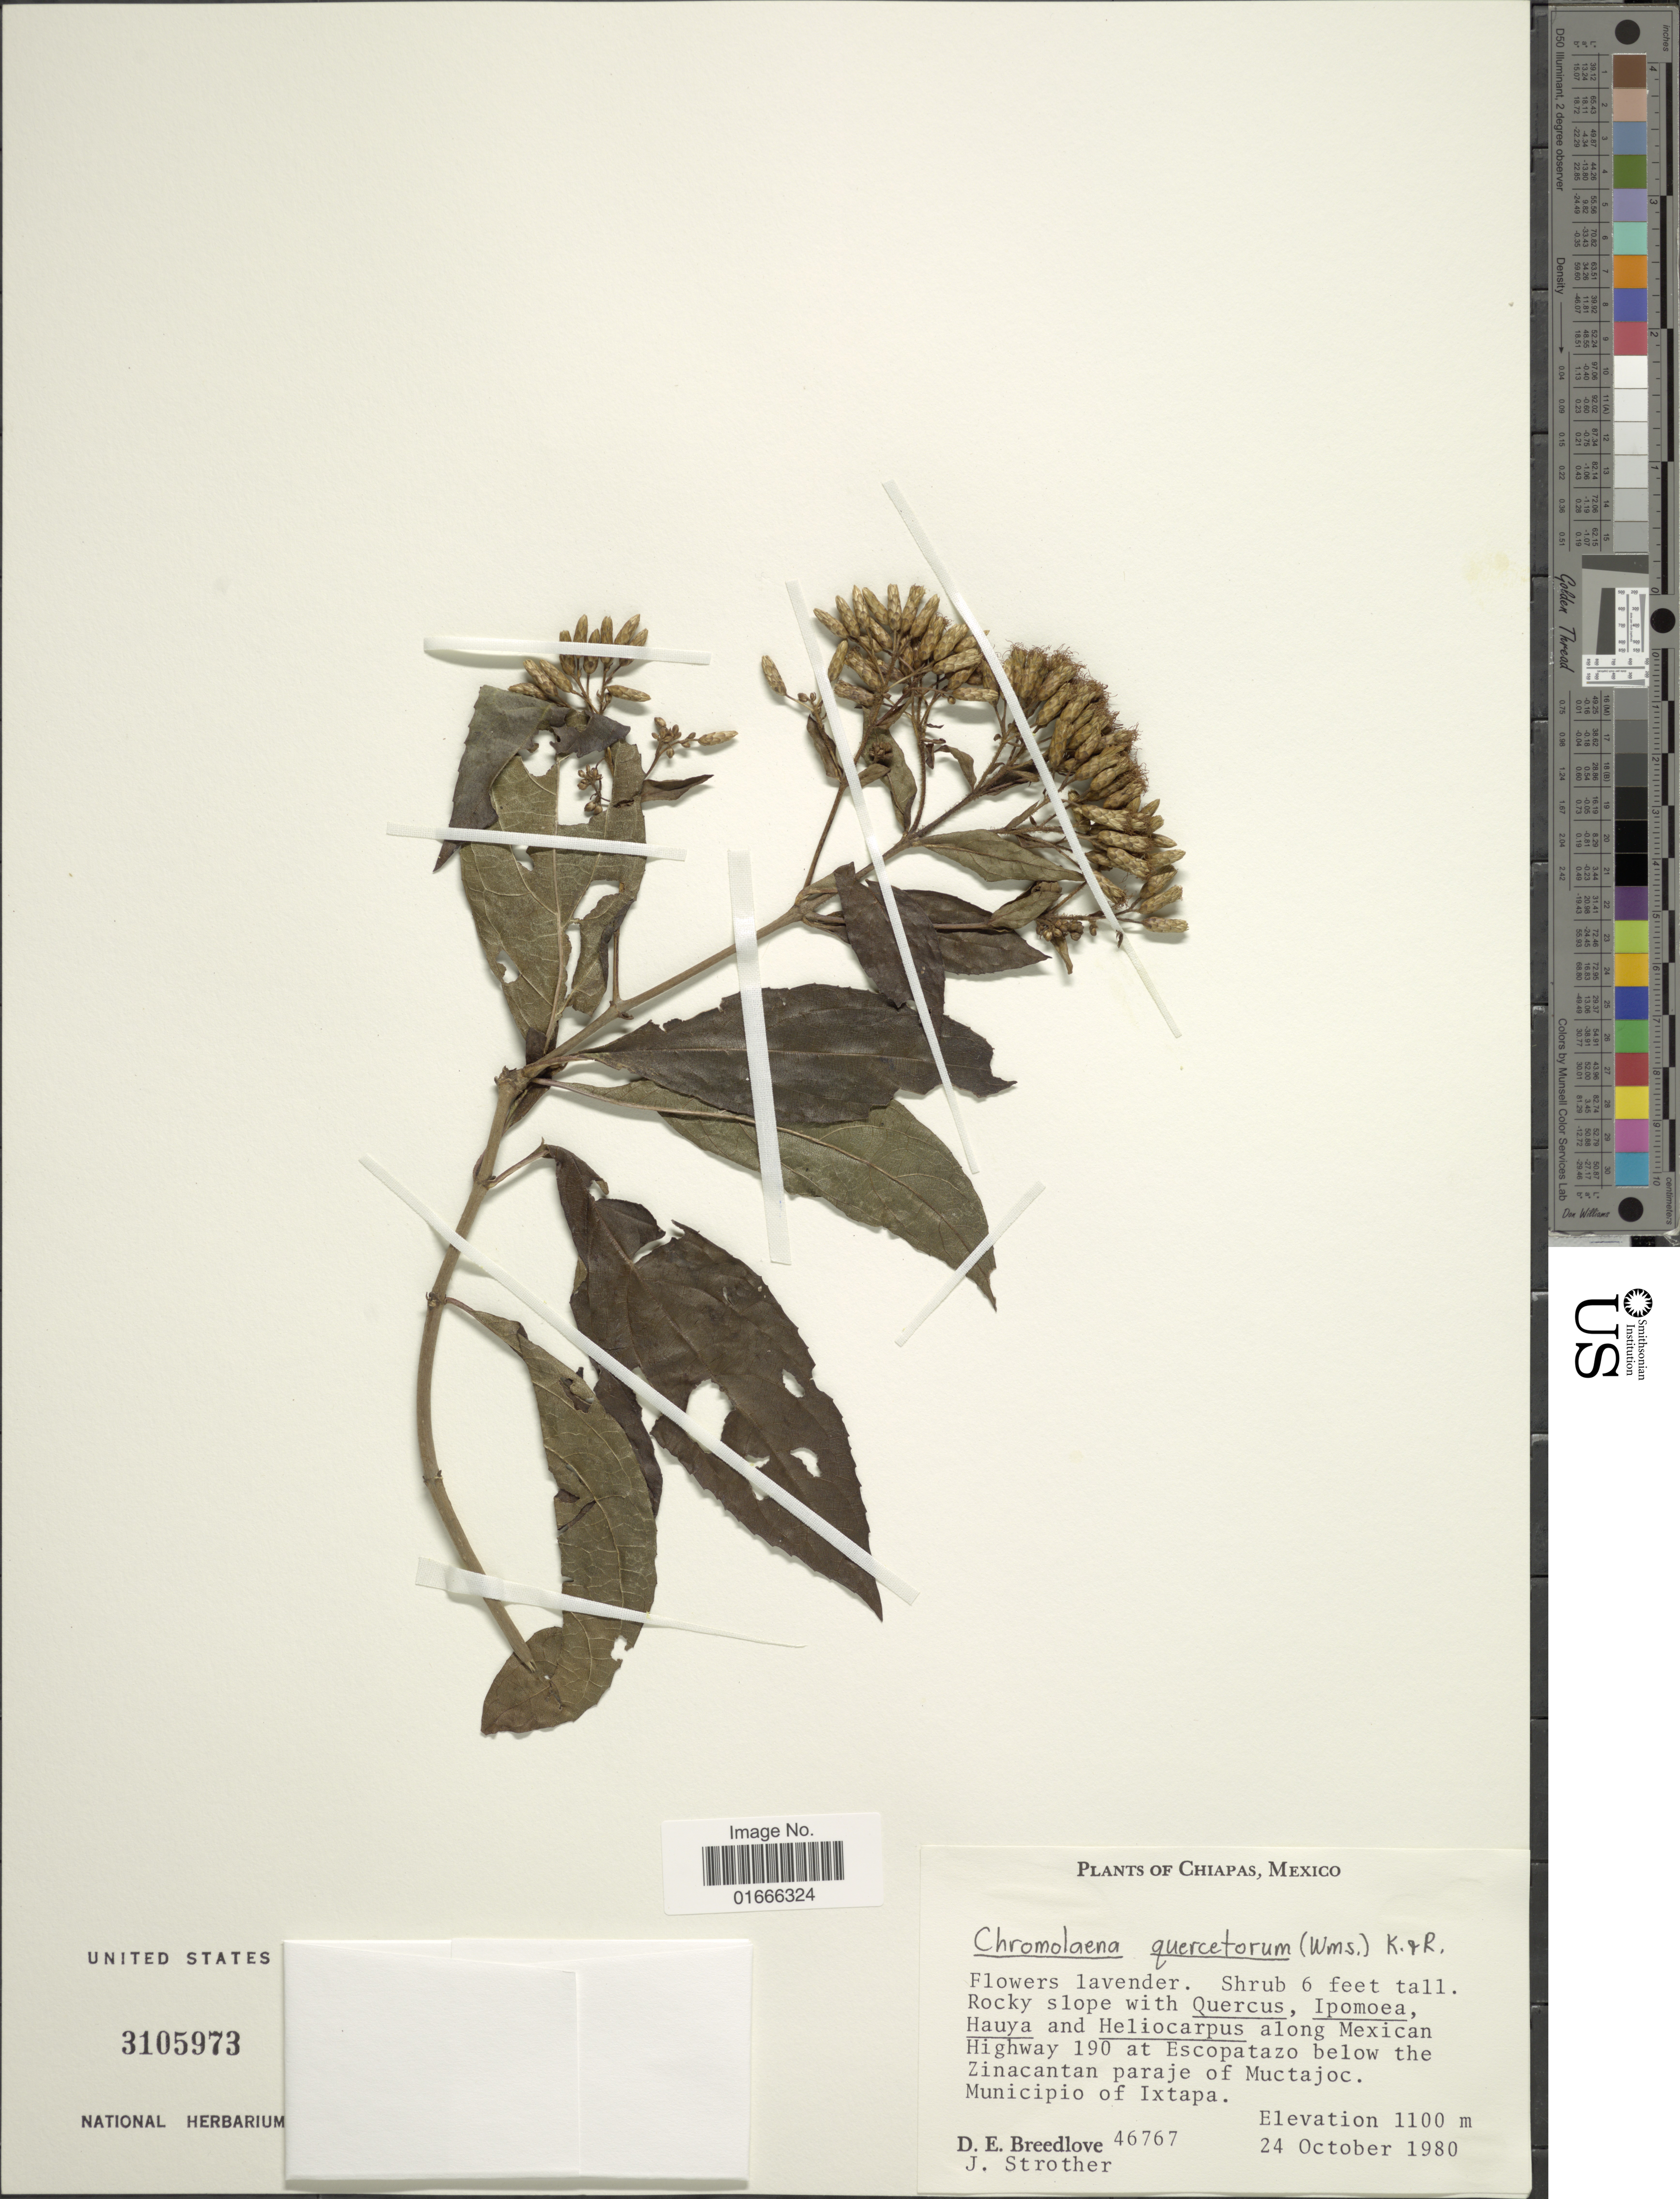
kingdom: Plantae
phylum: Tracheophyta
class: Magnoliopsida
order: Asterales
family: Asteraceae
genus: Chromolaena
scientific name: Chromolaena quercetorum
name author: (L.O. Williams) R.M. King & H. Rob.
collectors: D. E. Breedlove & J. Strother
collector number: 46767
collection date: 1980-10-24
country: Mexico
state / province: Chiapas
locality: Along Mexican Highway 190 at Escopatazo below the Zinacantan paraje of Muctajoc, Municipio of Ixtapa.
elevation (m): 1100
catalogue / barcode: US 3105973